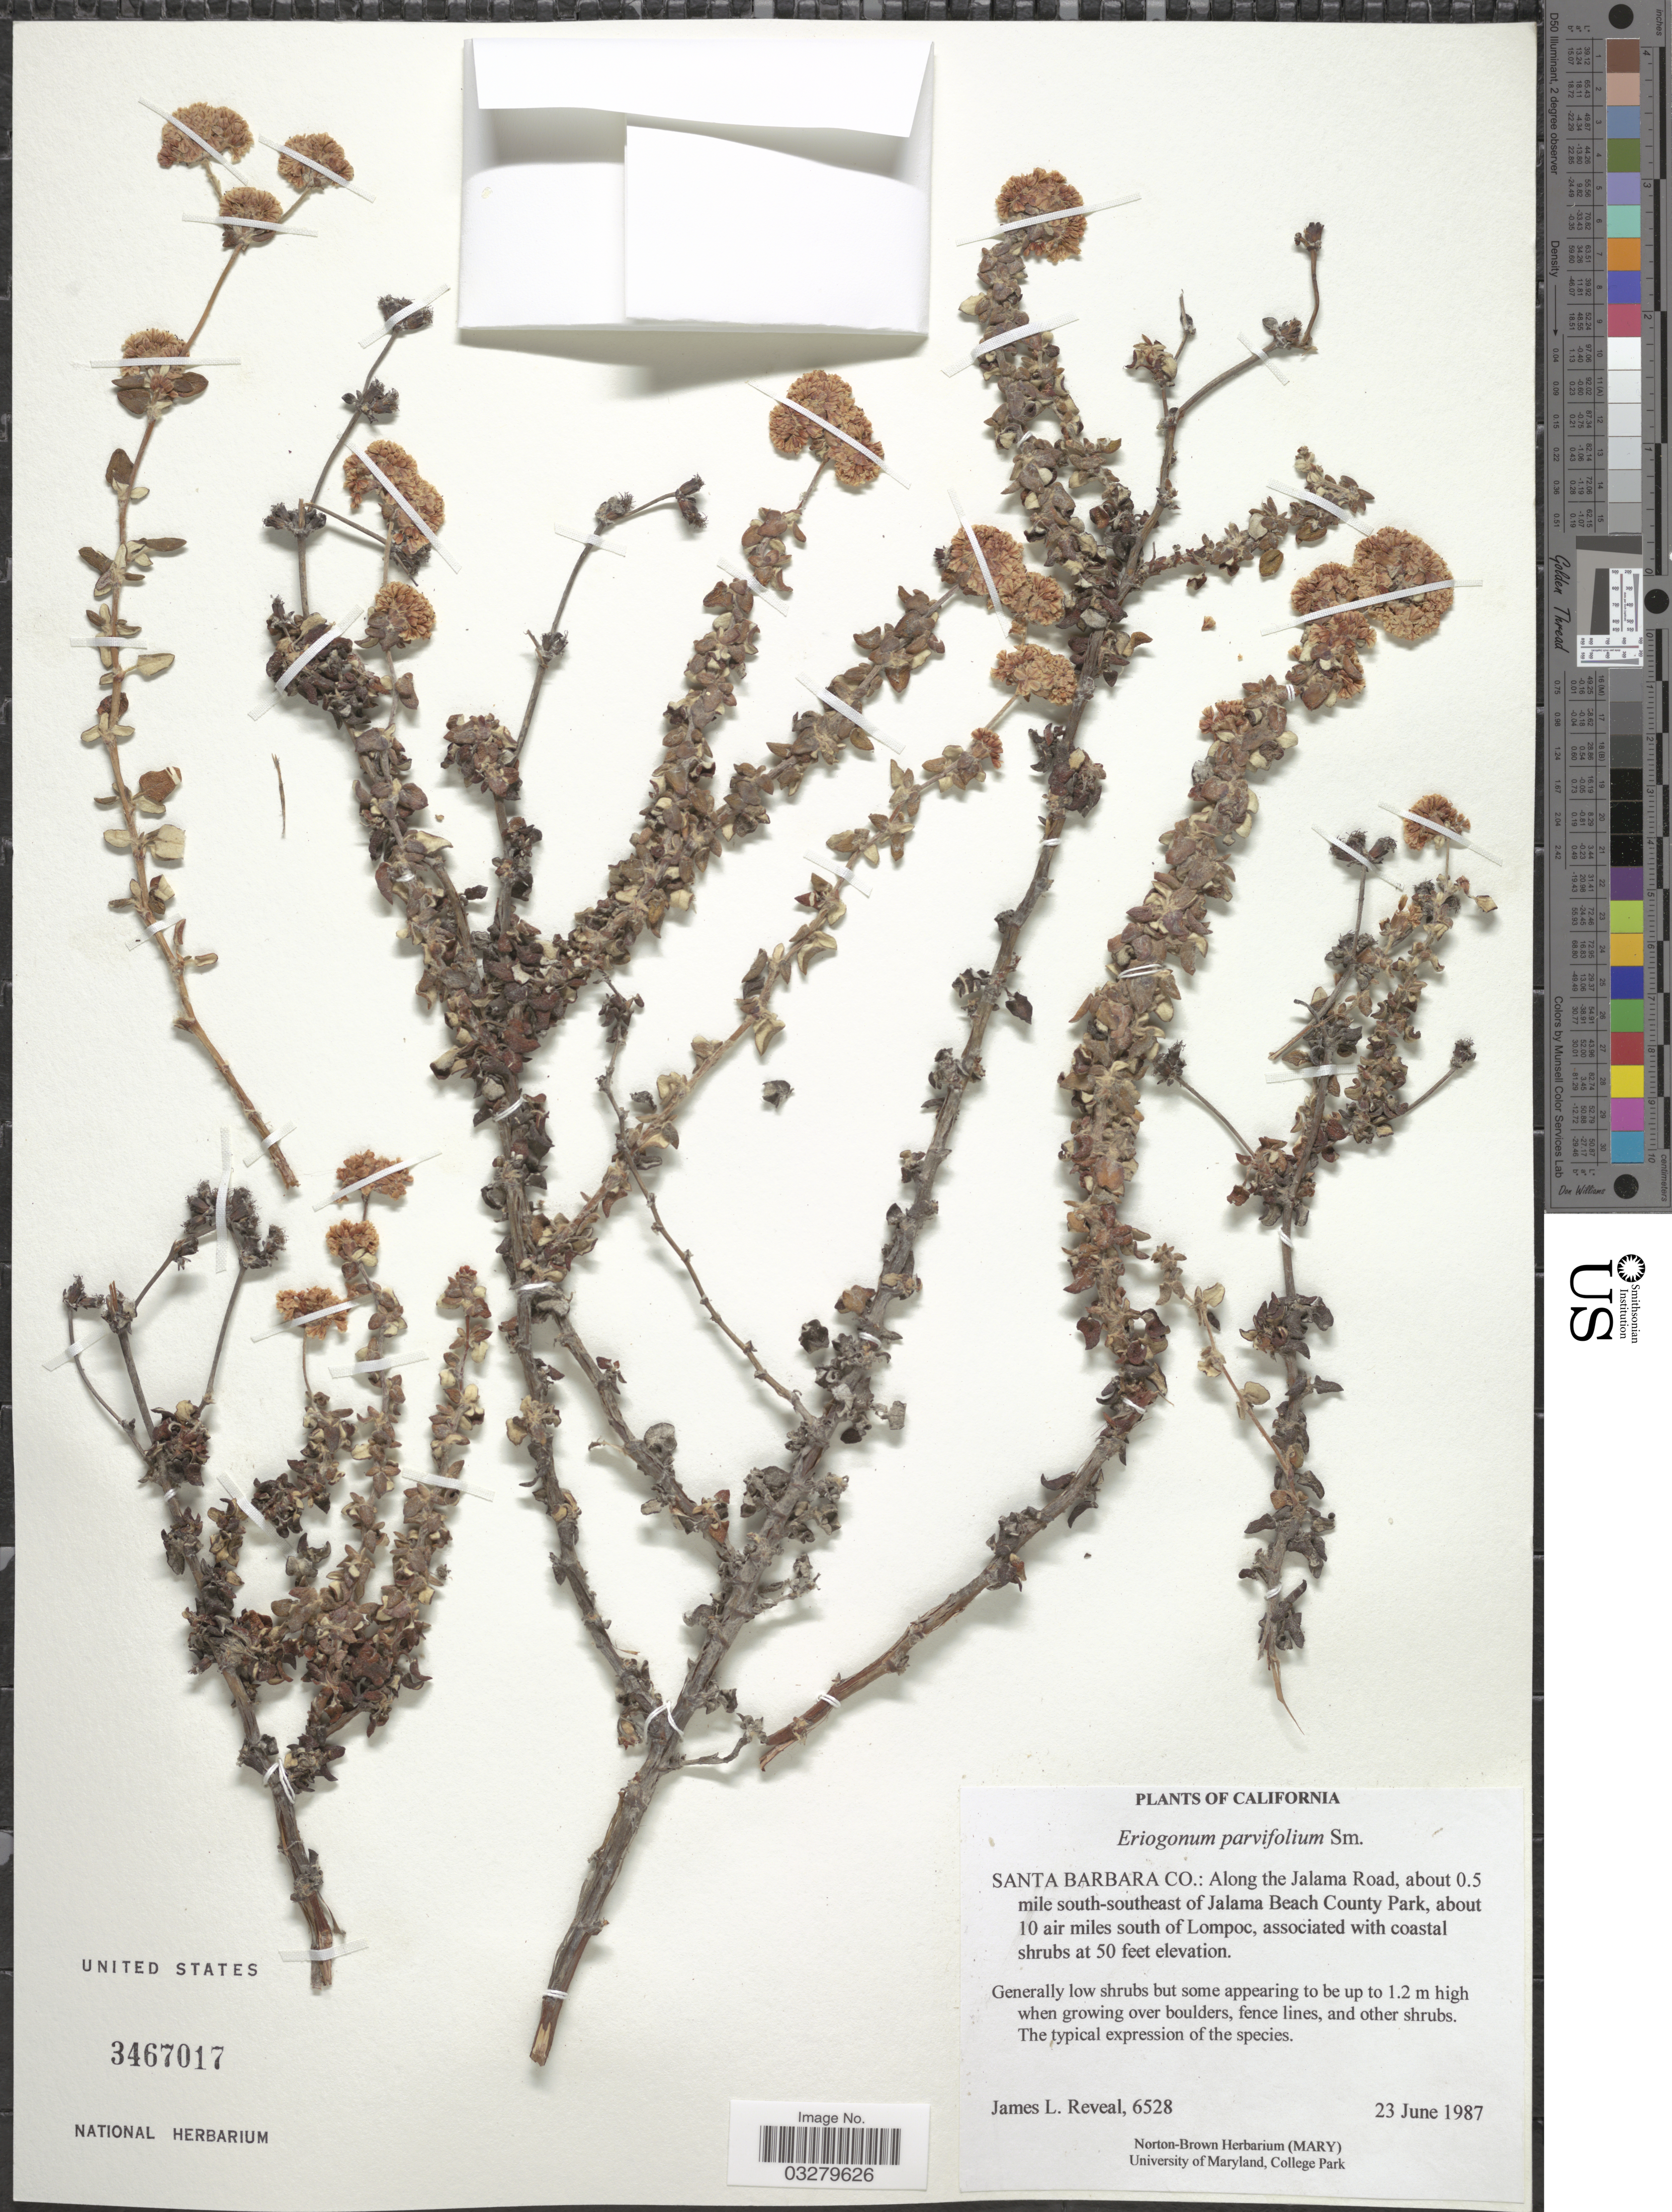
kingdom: Plantae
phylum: Tracheophyta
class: Magnoliopsida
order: Caryophyllales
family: Polygonaceae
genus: Eriogonum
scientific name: Eriogonum parviflorum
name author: Nutt.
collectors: J. L. Reveal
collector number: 6528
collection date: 1987-06-23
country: United States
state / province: California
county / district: Santa Barbara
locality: Santa Barbara Co.: Along the Jalama Road, about 0.5 mile south-southeast of Jalama Beach County Park, about 10 air miles south of Lompoc.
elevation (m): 15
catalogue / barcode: US 3467017